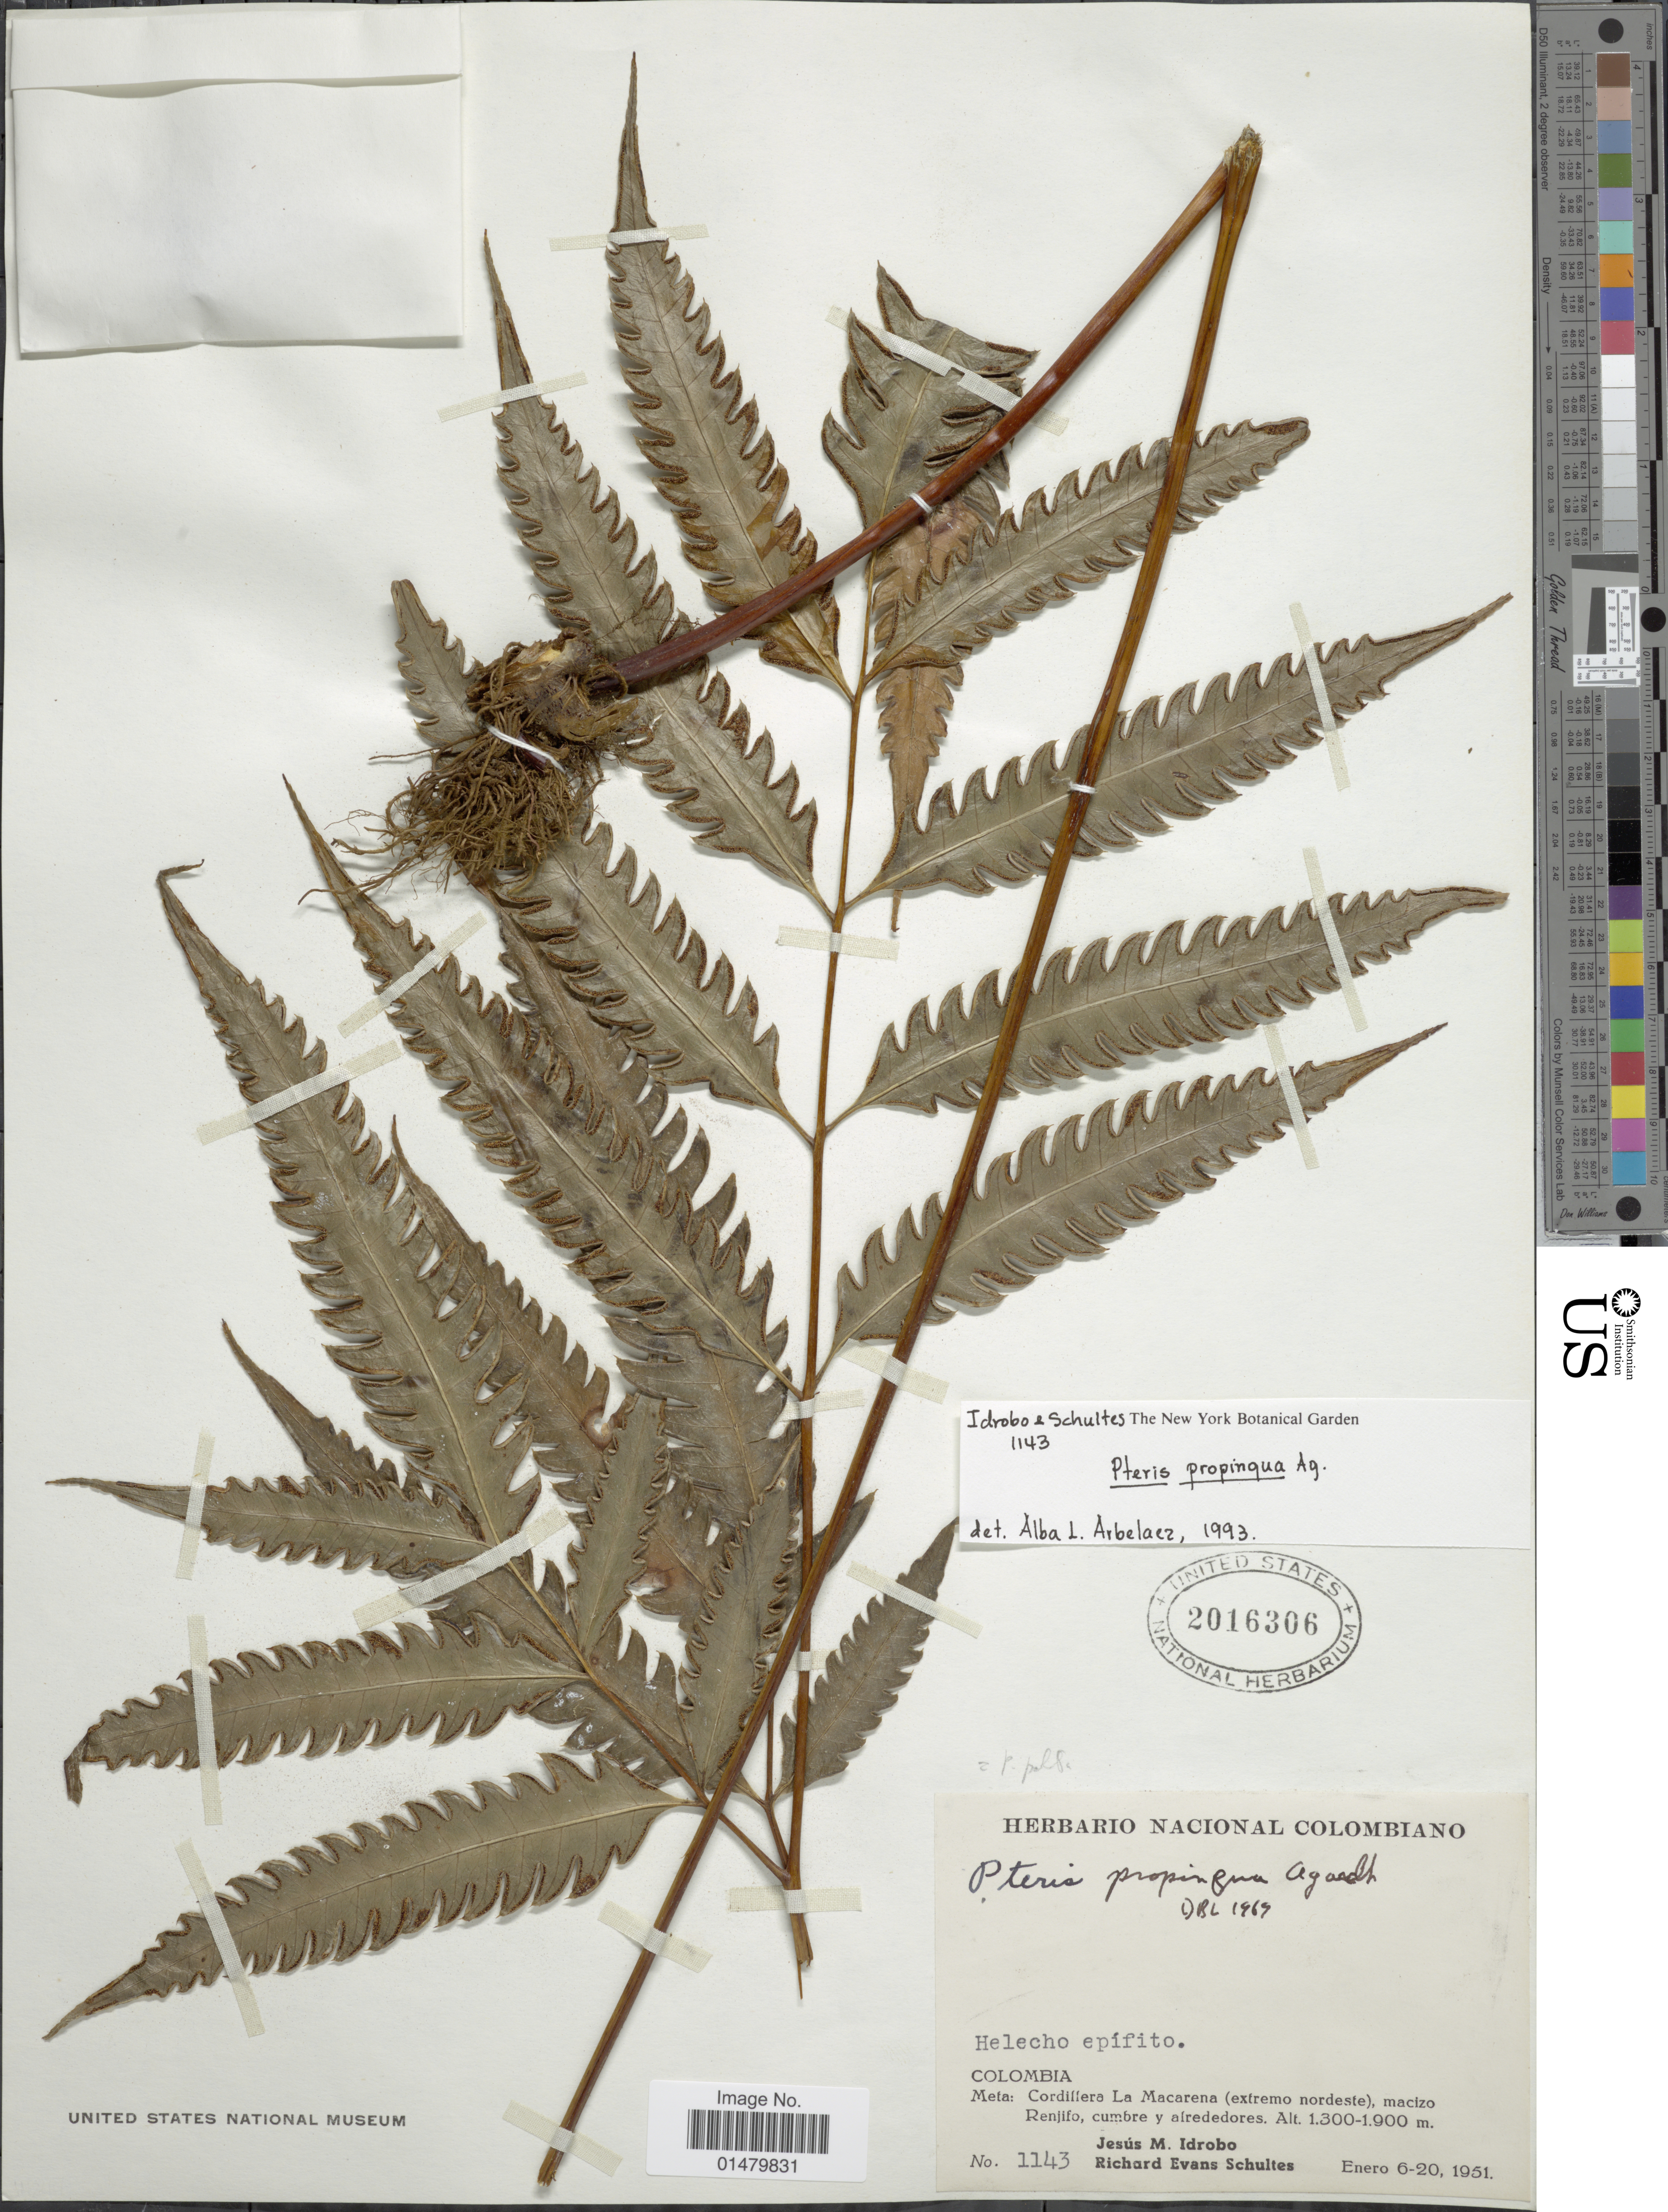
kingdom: Plantae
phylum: Tracheophyta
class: Polypodiopsida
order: Polypodiales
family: Pteridaceae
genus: Pteris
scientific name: Pteris propinqua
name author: J. Agardh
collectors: J. M. Idrobo & R. E. Schultes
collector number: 1143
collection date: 1951-01-06/1951-01-20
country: Colombia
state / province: Meta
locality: Cordillera La Macarena (extremo nordeste), macizo Renjifo, cumbre y alrededores.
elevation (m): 1300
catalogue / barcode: US 2016306